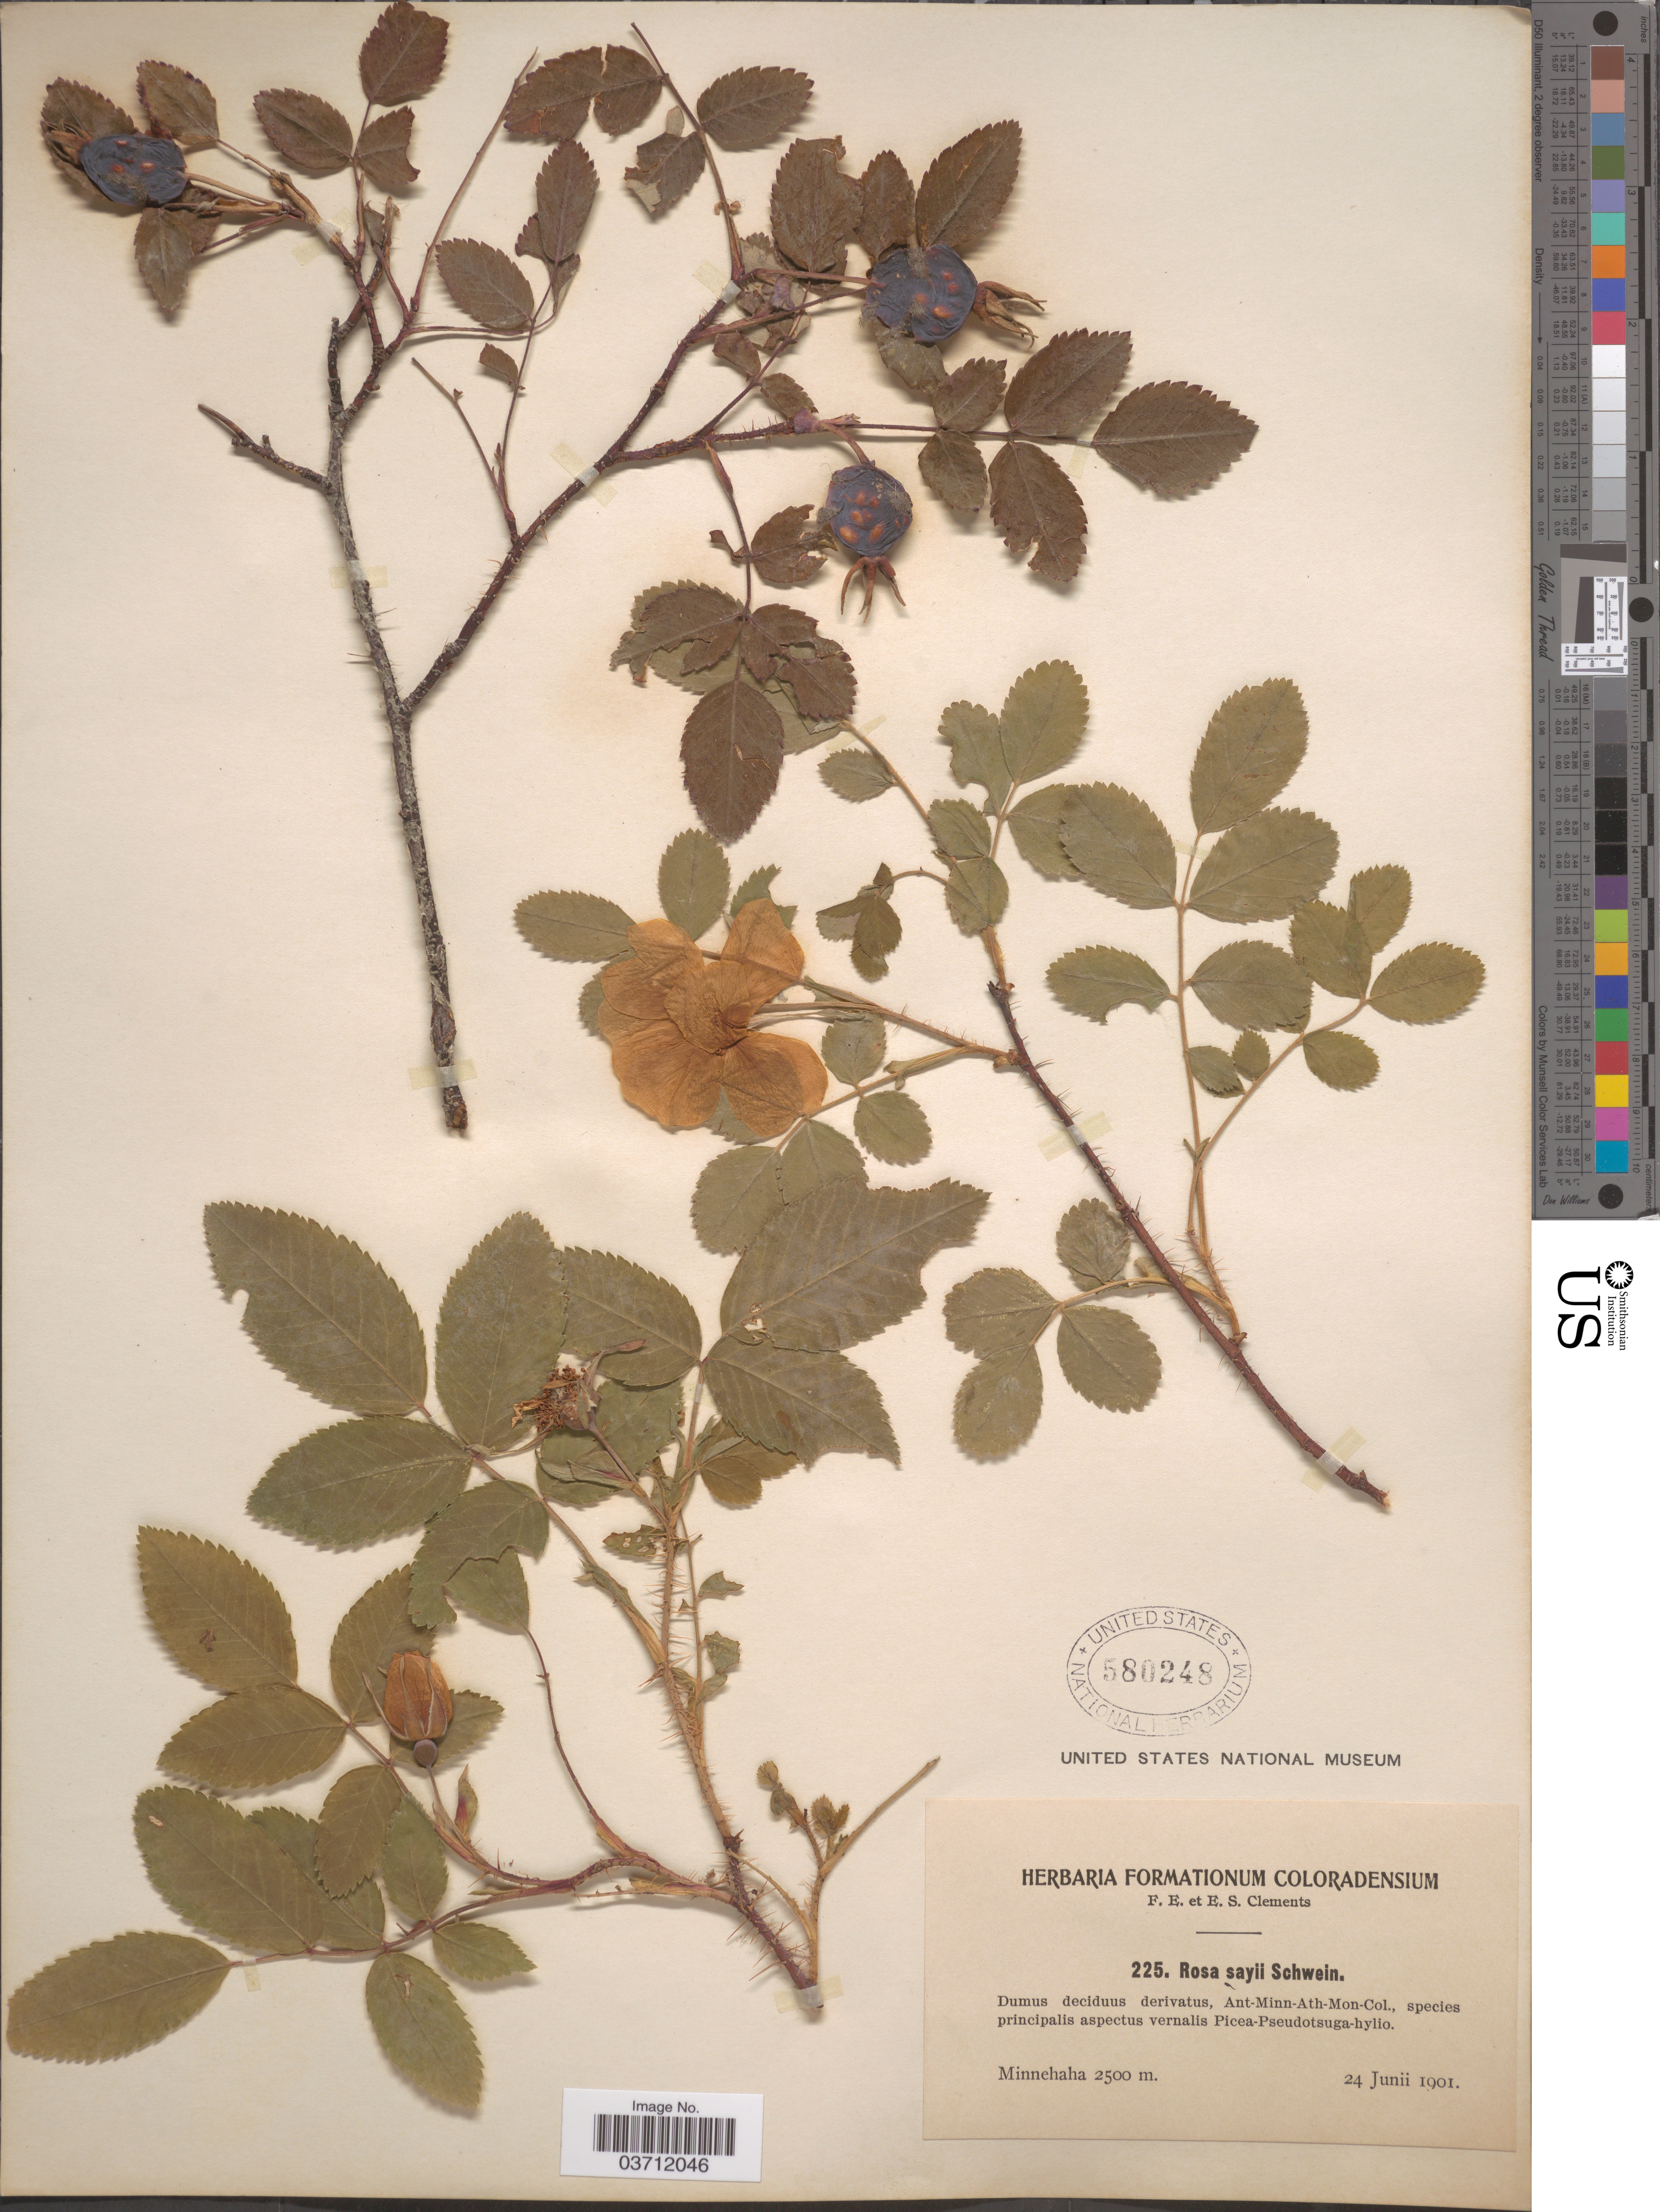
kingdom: Plantae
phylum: Tracheophyta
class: Magnoliopsida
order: Rosales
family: Rosaceae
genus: Rosa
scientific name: Rosa sayi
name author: Schwein.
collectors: F. E. Clements & E. S. Clements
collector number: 225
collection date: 1901-06-24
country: United States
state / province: Colorado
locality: Minnehaha.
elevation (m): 2500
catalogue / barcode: US 580248